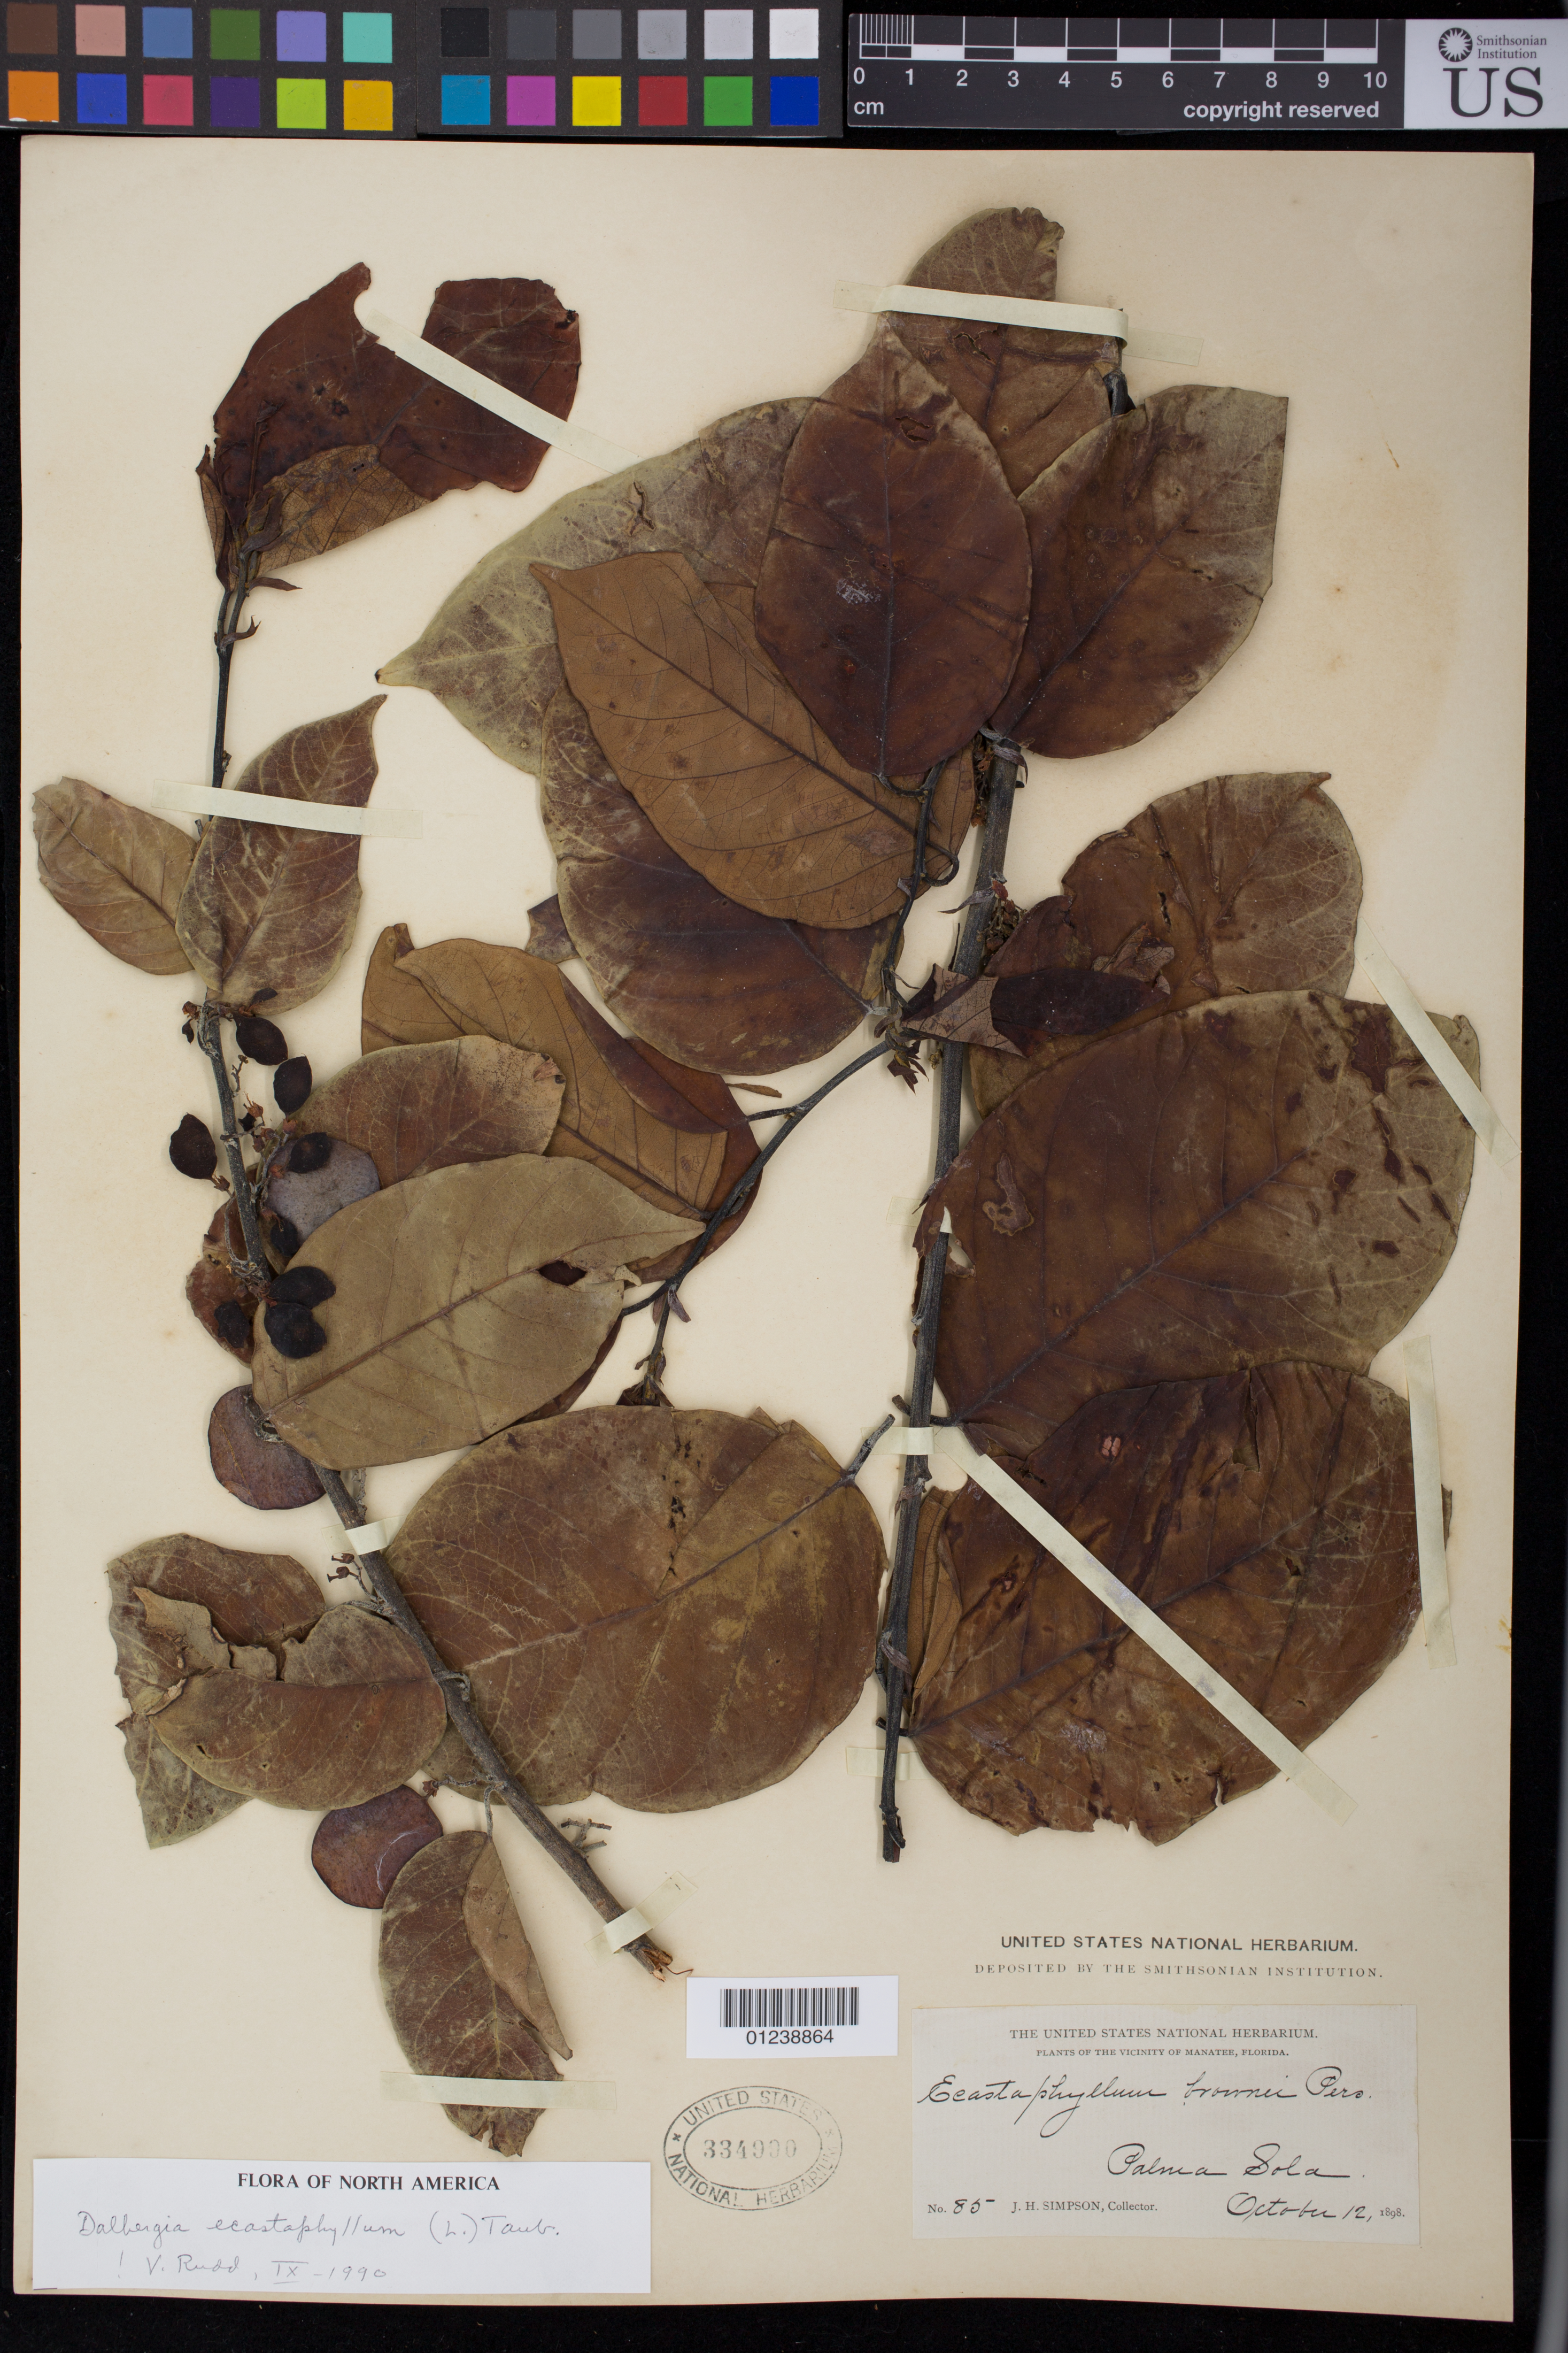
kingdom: Plantae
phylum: Tracheophyta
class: Magnoliopsida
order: Fabales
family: Fabaceae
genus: Dalbergia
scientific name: Dalbergia ecastaphyllum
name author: (L.) Taub.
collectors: J. H. Simpson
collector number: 85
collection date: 1898-10-12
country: United States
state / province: Florida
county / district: Manatee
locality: Vicinity of Manatee.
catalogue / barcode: US 334990